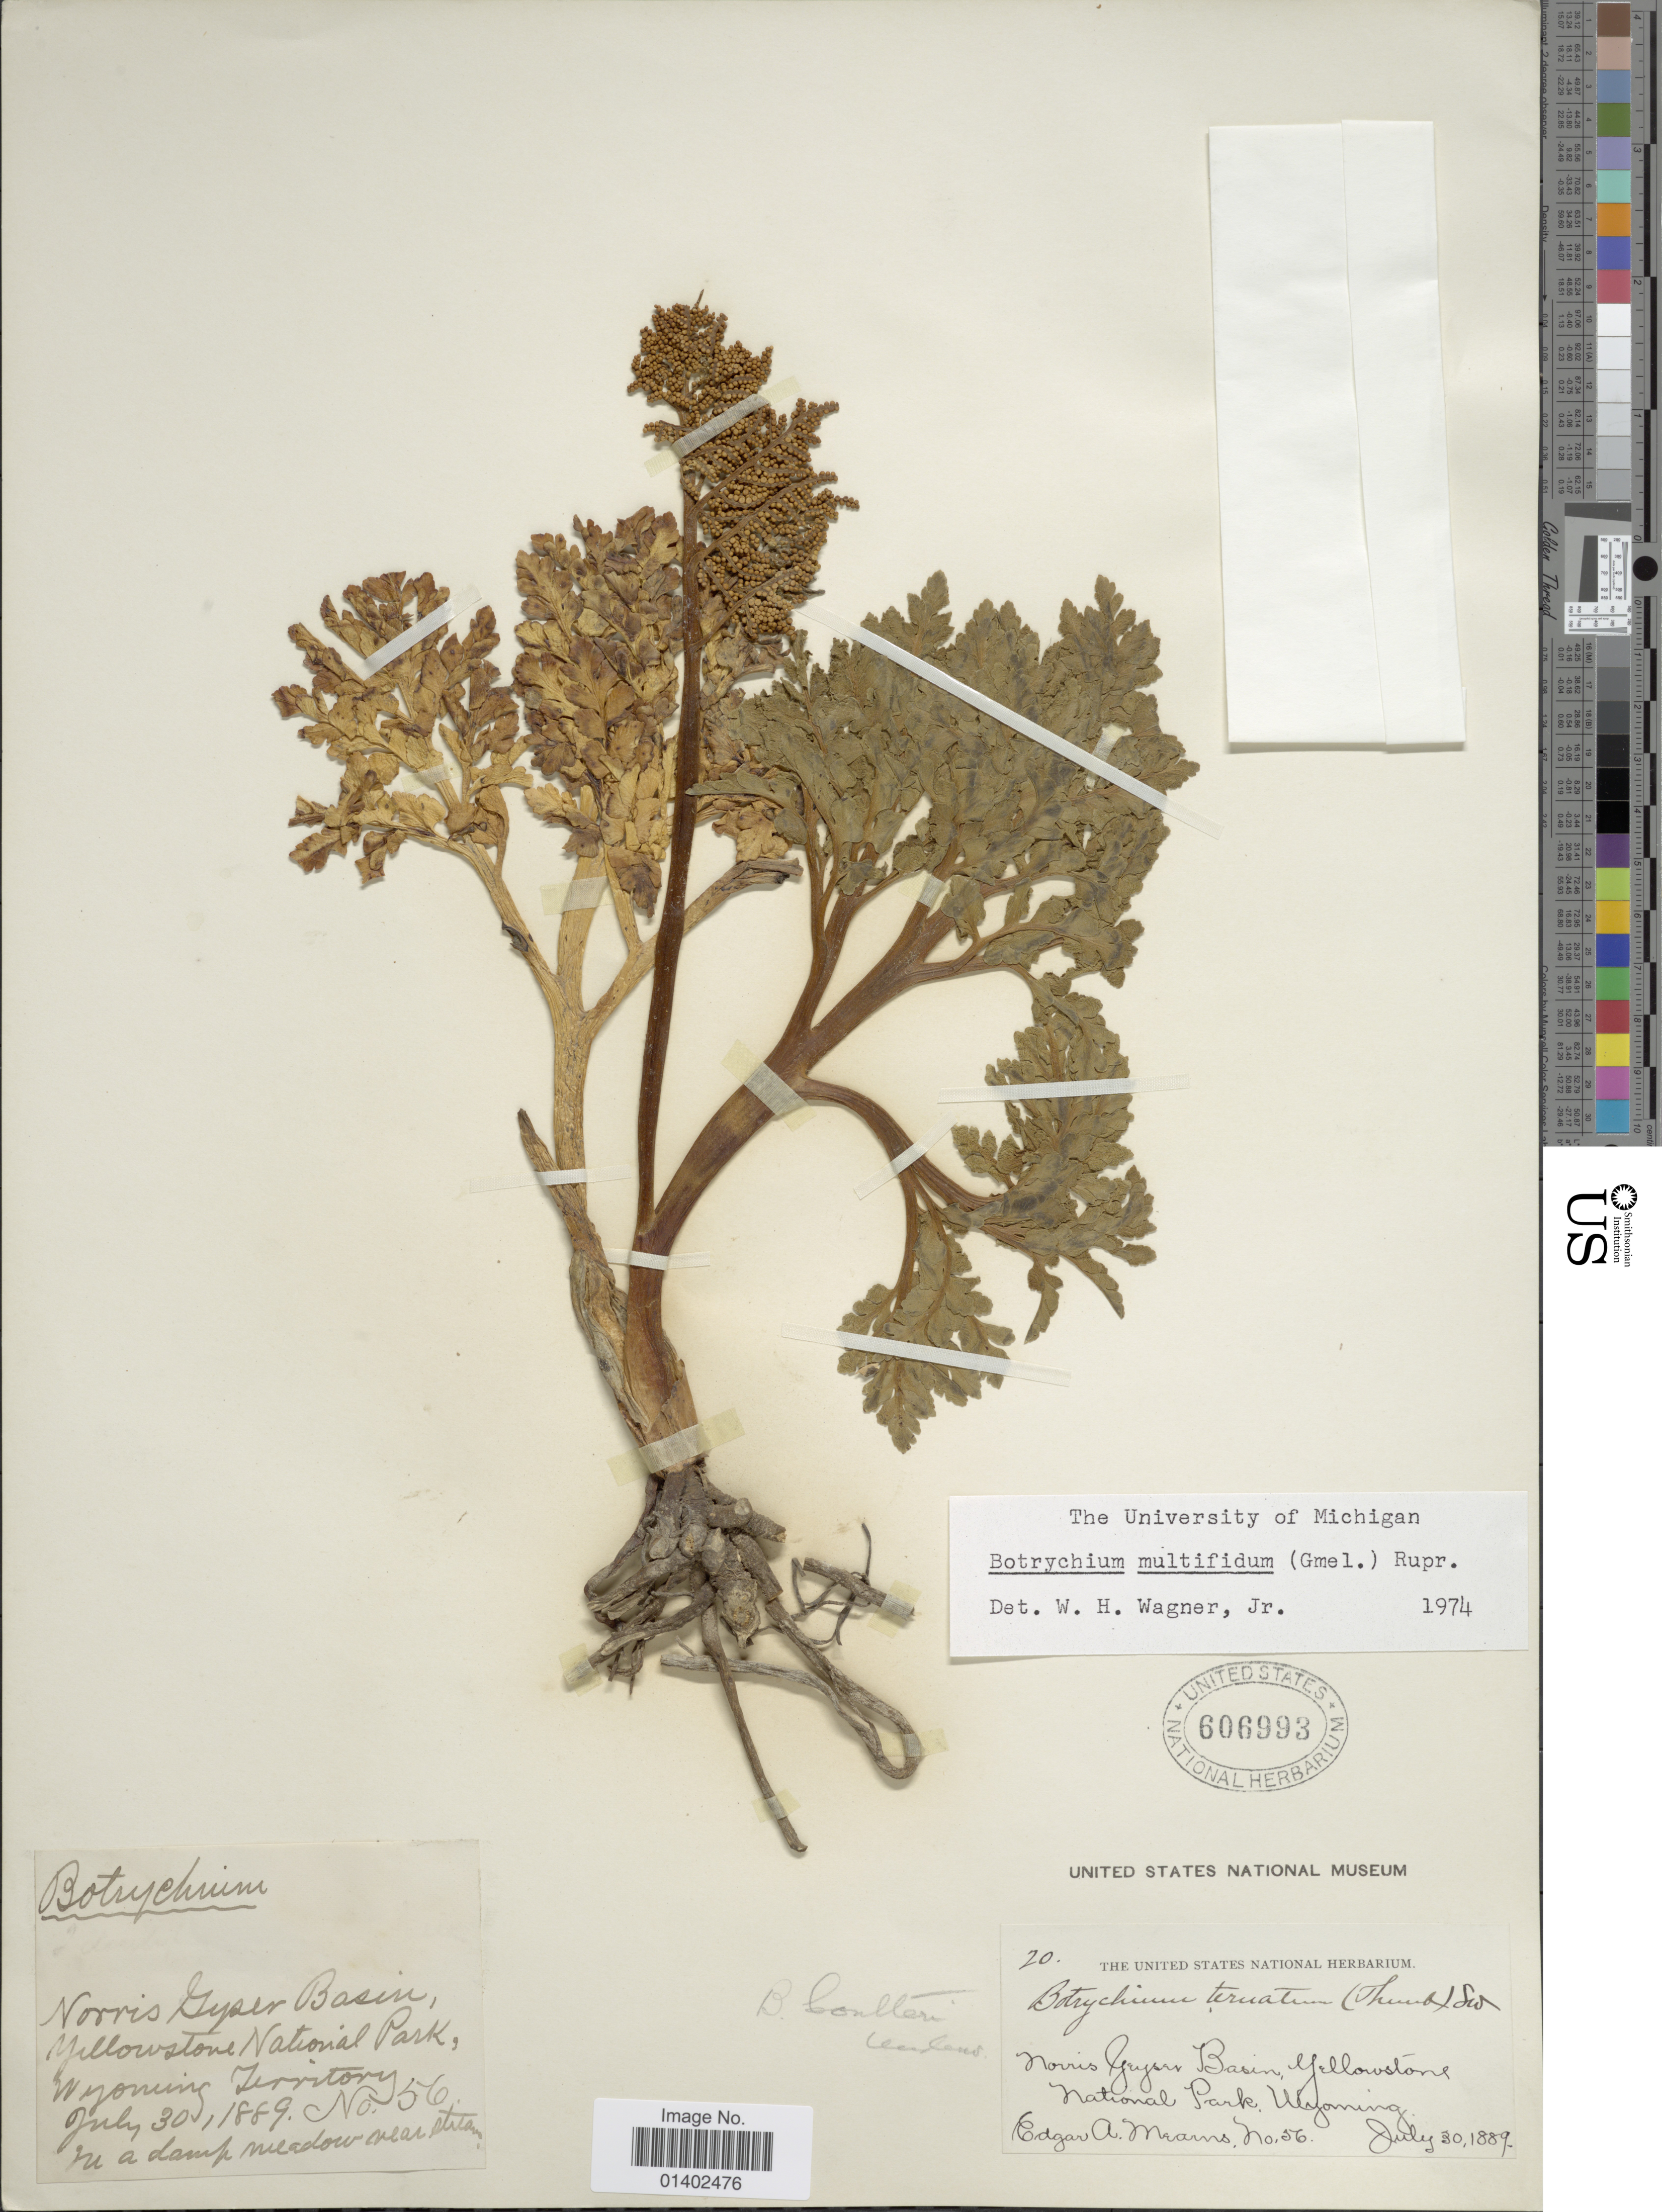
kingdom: Plantae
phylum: Tracheophyta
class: Polypodiopsida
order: Ophioglossales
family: Ophioglossaceae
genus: Botrychium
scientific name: Botrychium multifidum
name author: (J.F. Gmel.) Rupr.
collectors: E. A. Mearns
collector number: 56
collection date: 1889-07-30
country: United States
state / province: Wyoming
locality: Navis Geyser basin, Yellowstone National Park.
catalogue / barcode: US 606993